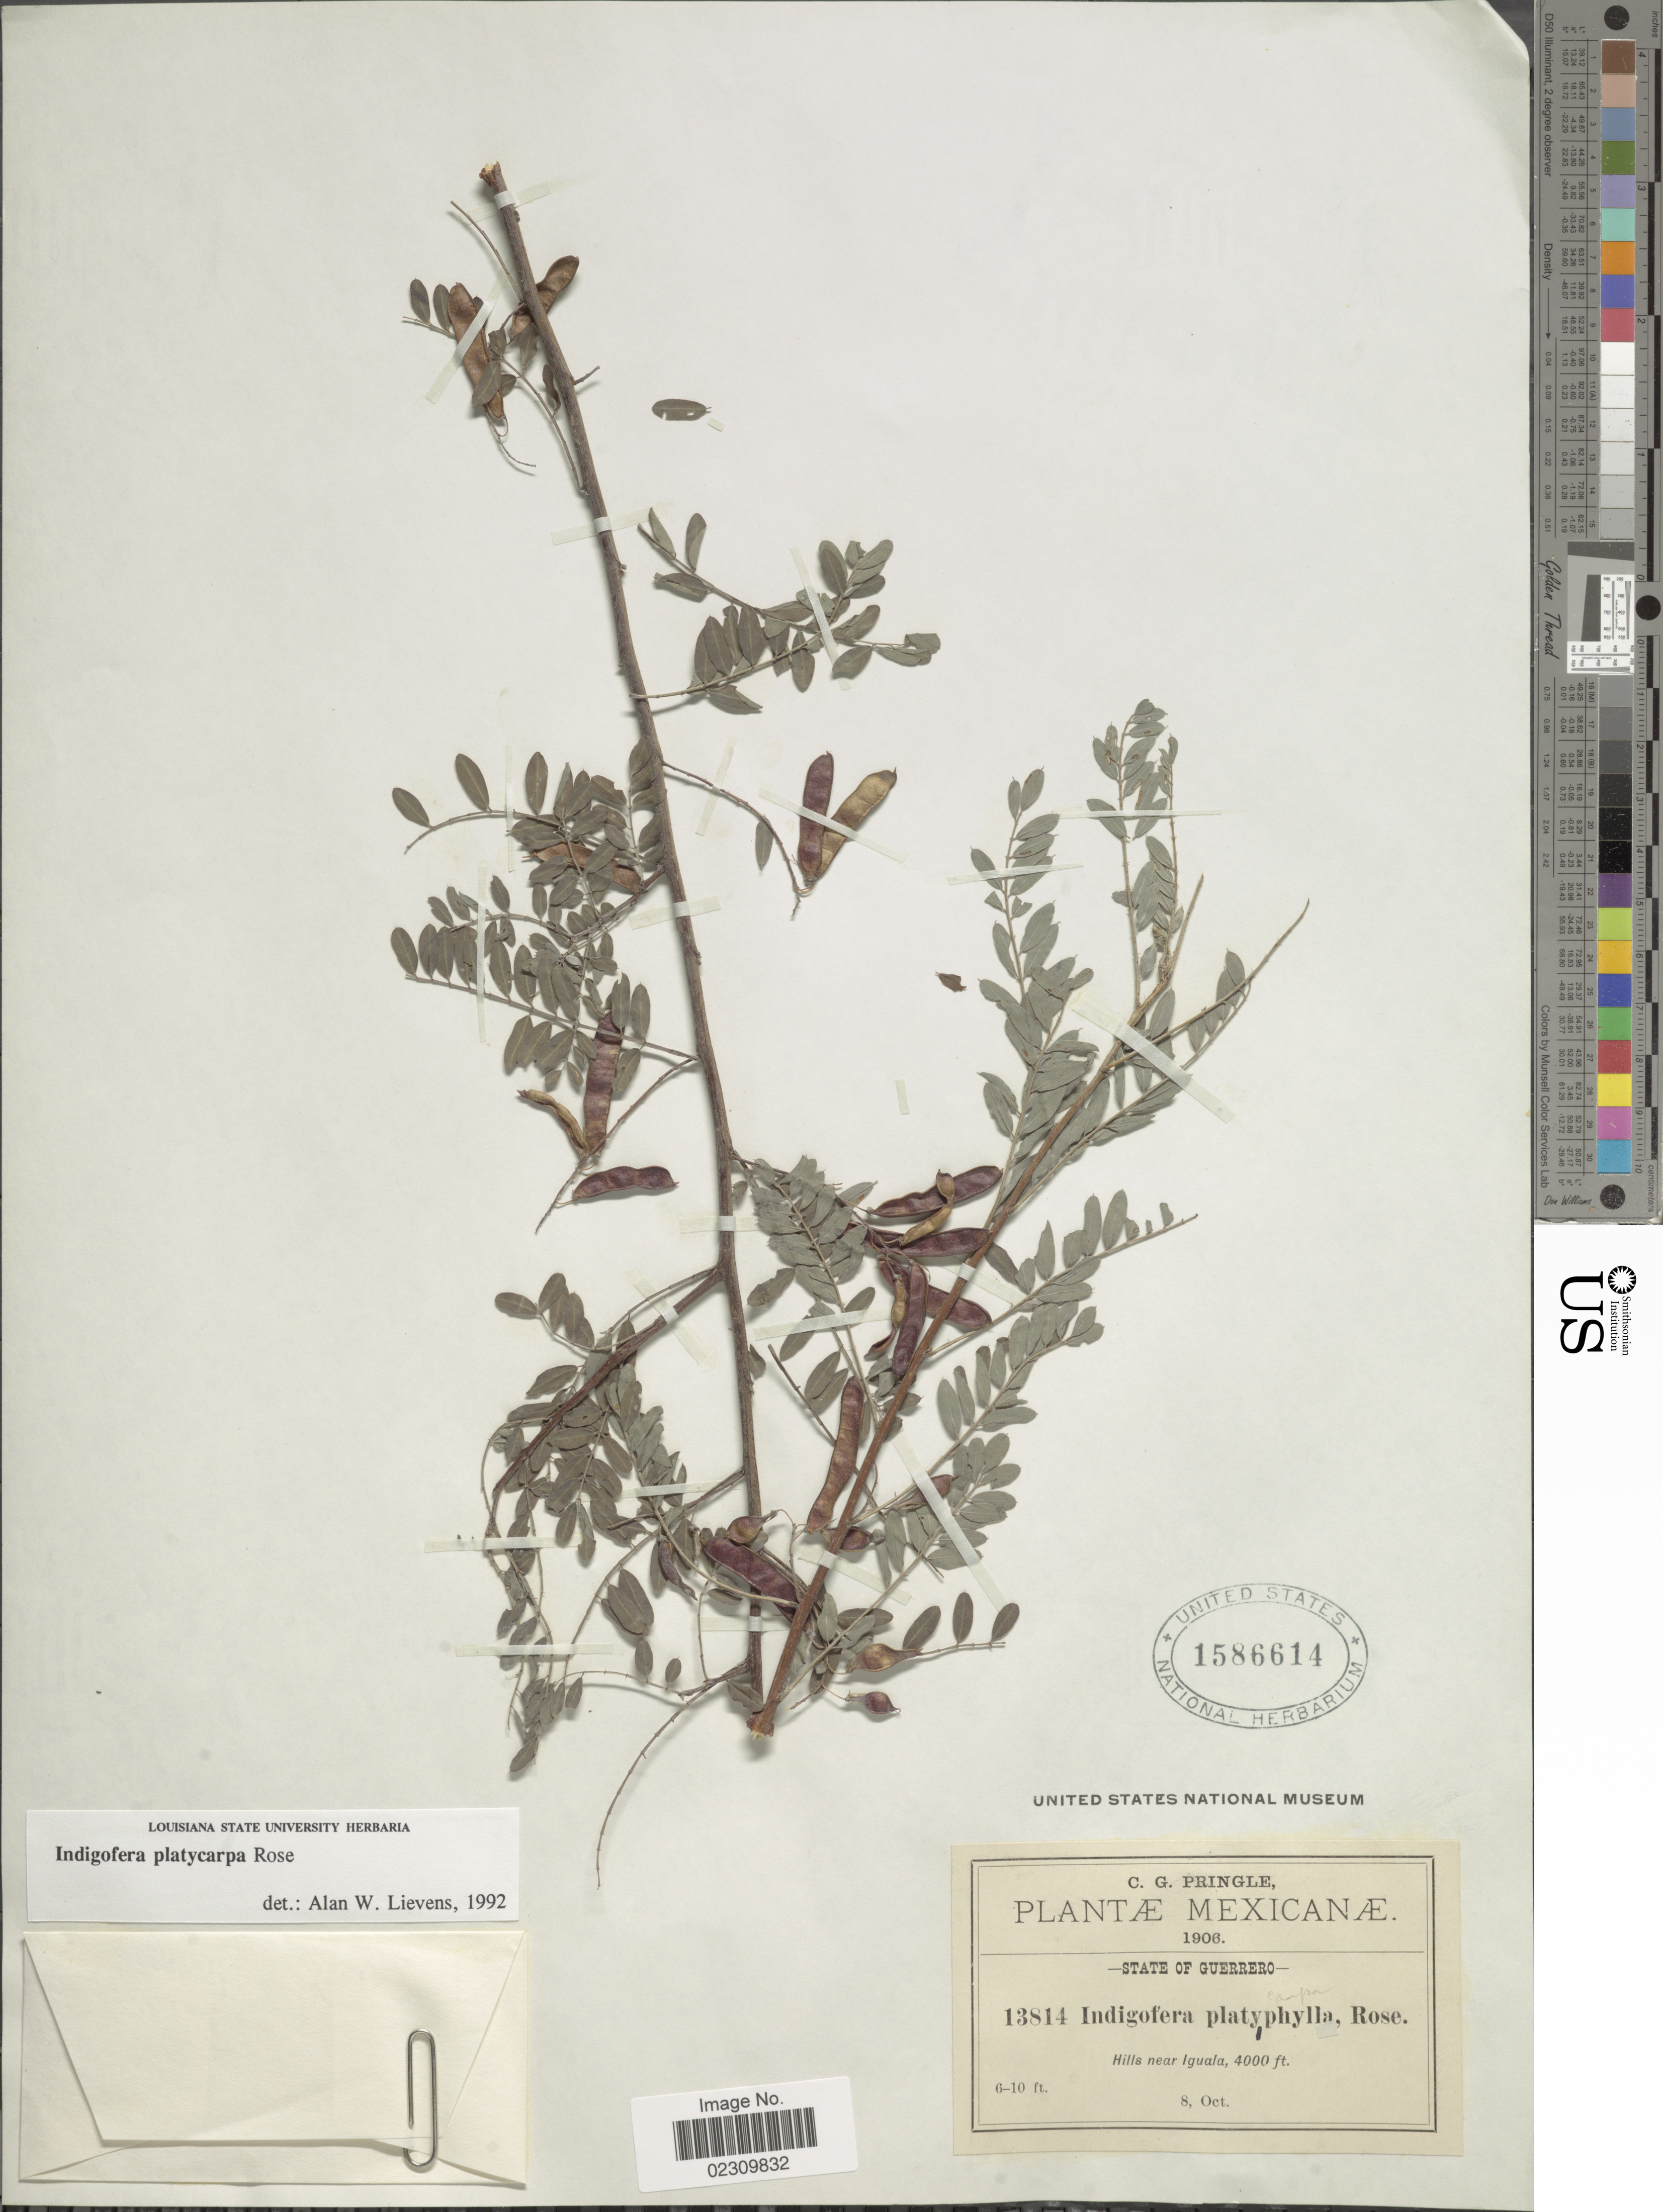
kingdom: Plantae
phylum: Tracheophyta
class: Magnoliopsida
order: Fabales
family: Fabaceae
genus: Indigofera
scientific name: Indigofera platycarpa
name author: Rose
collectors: C. G. Pringle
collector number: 13814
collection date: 1906-10-08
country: Mexico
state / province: Guerrero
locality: Hills near Iguala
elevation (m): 1219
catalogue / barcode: US 1586614